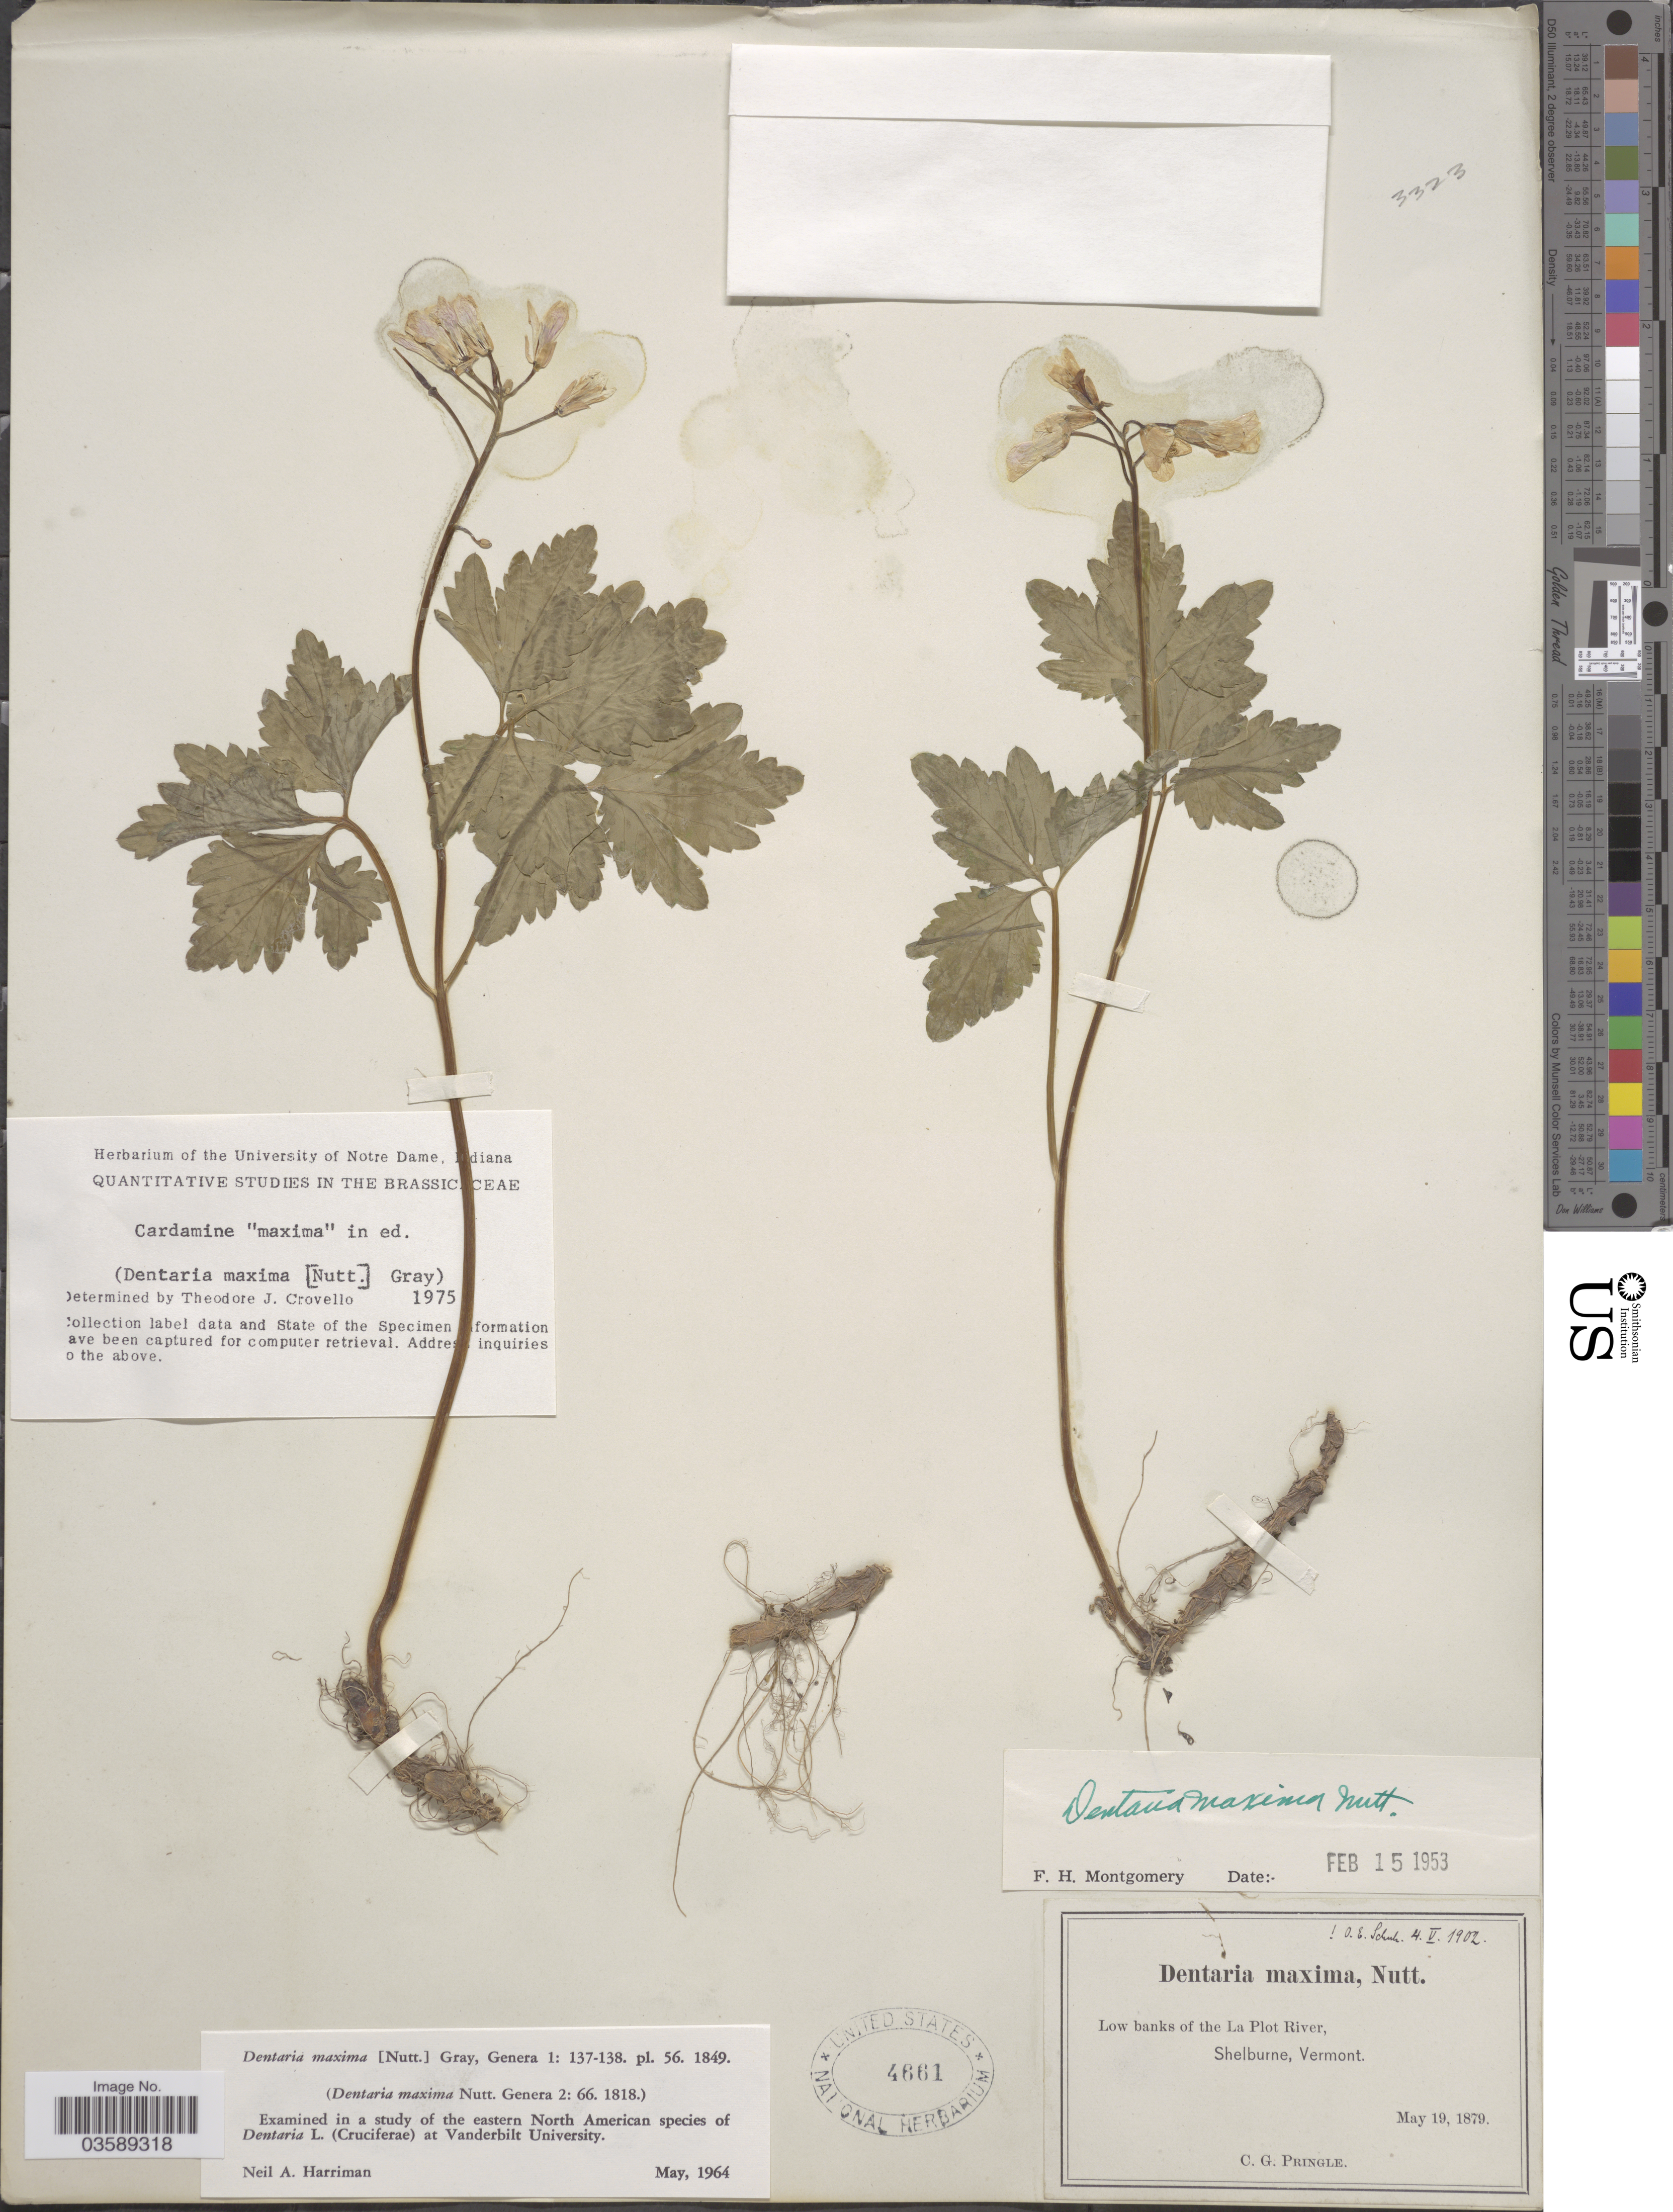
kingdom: Plantae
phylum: Tracheophyta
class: Magnoliopsida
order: Brassicales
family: Brassicaceae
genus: Cardamine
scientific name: Cardamine maxima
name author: (Nutt.) Alph. Wood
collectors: C. G. Pringle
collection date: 1879-05-19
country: United States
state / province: Vermont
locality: Low banks of the La Plot River, Shelburne.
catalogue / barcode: US 4661